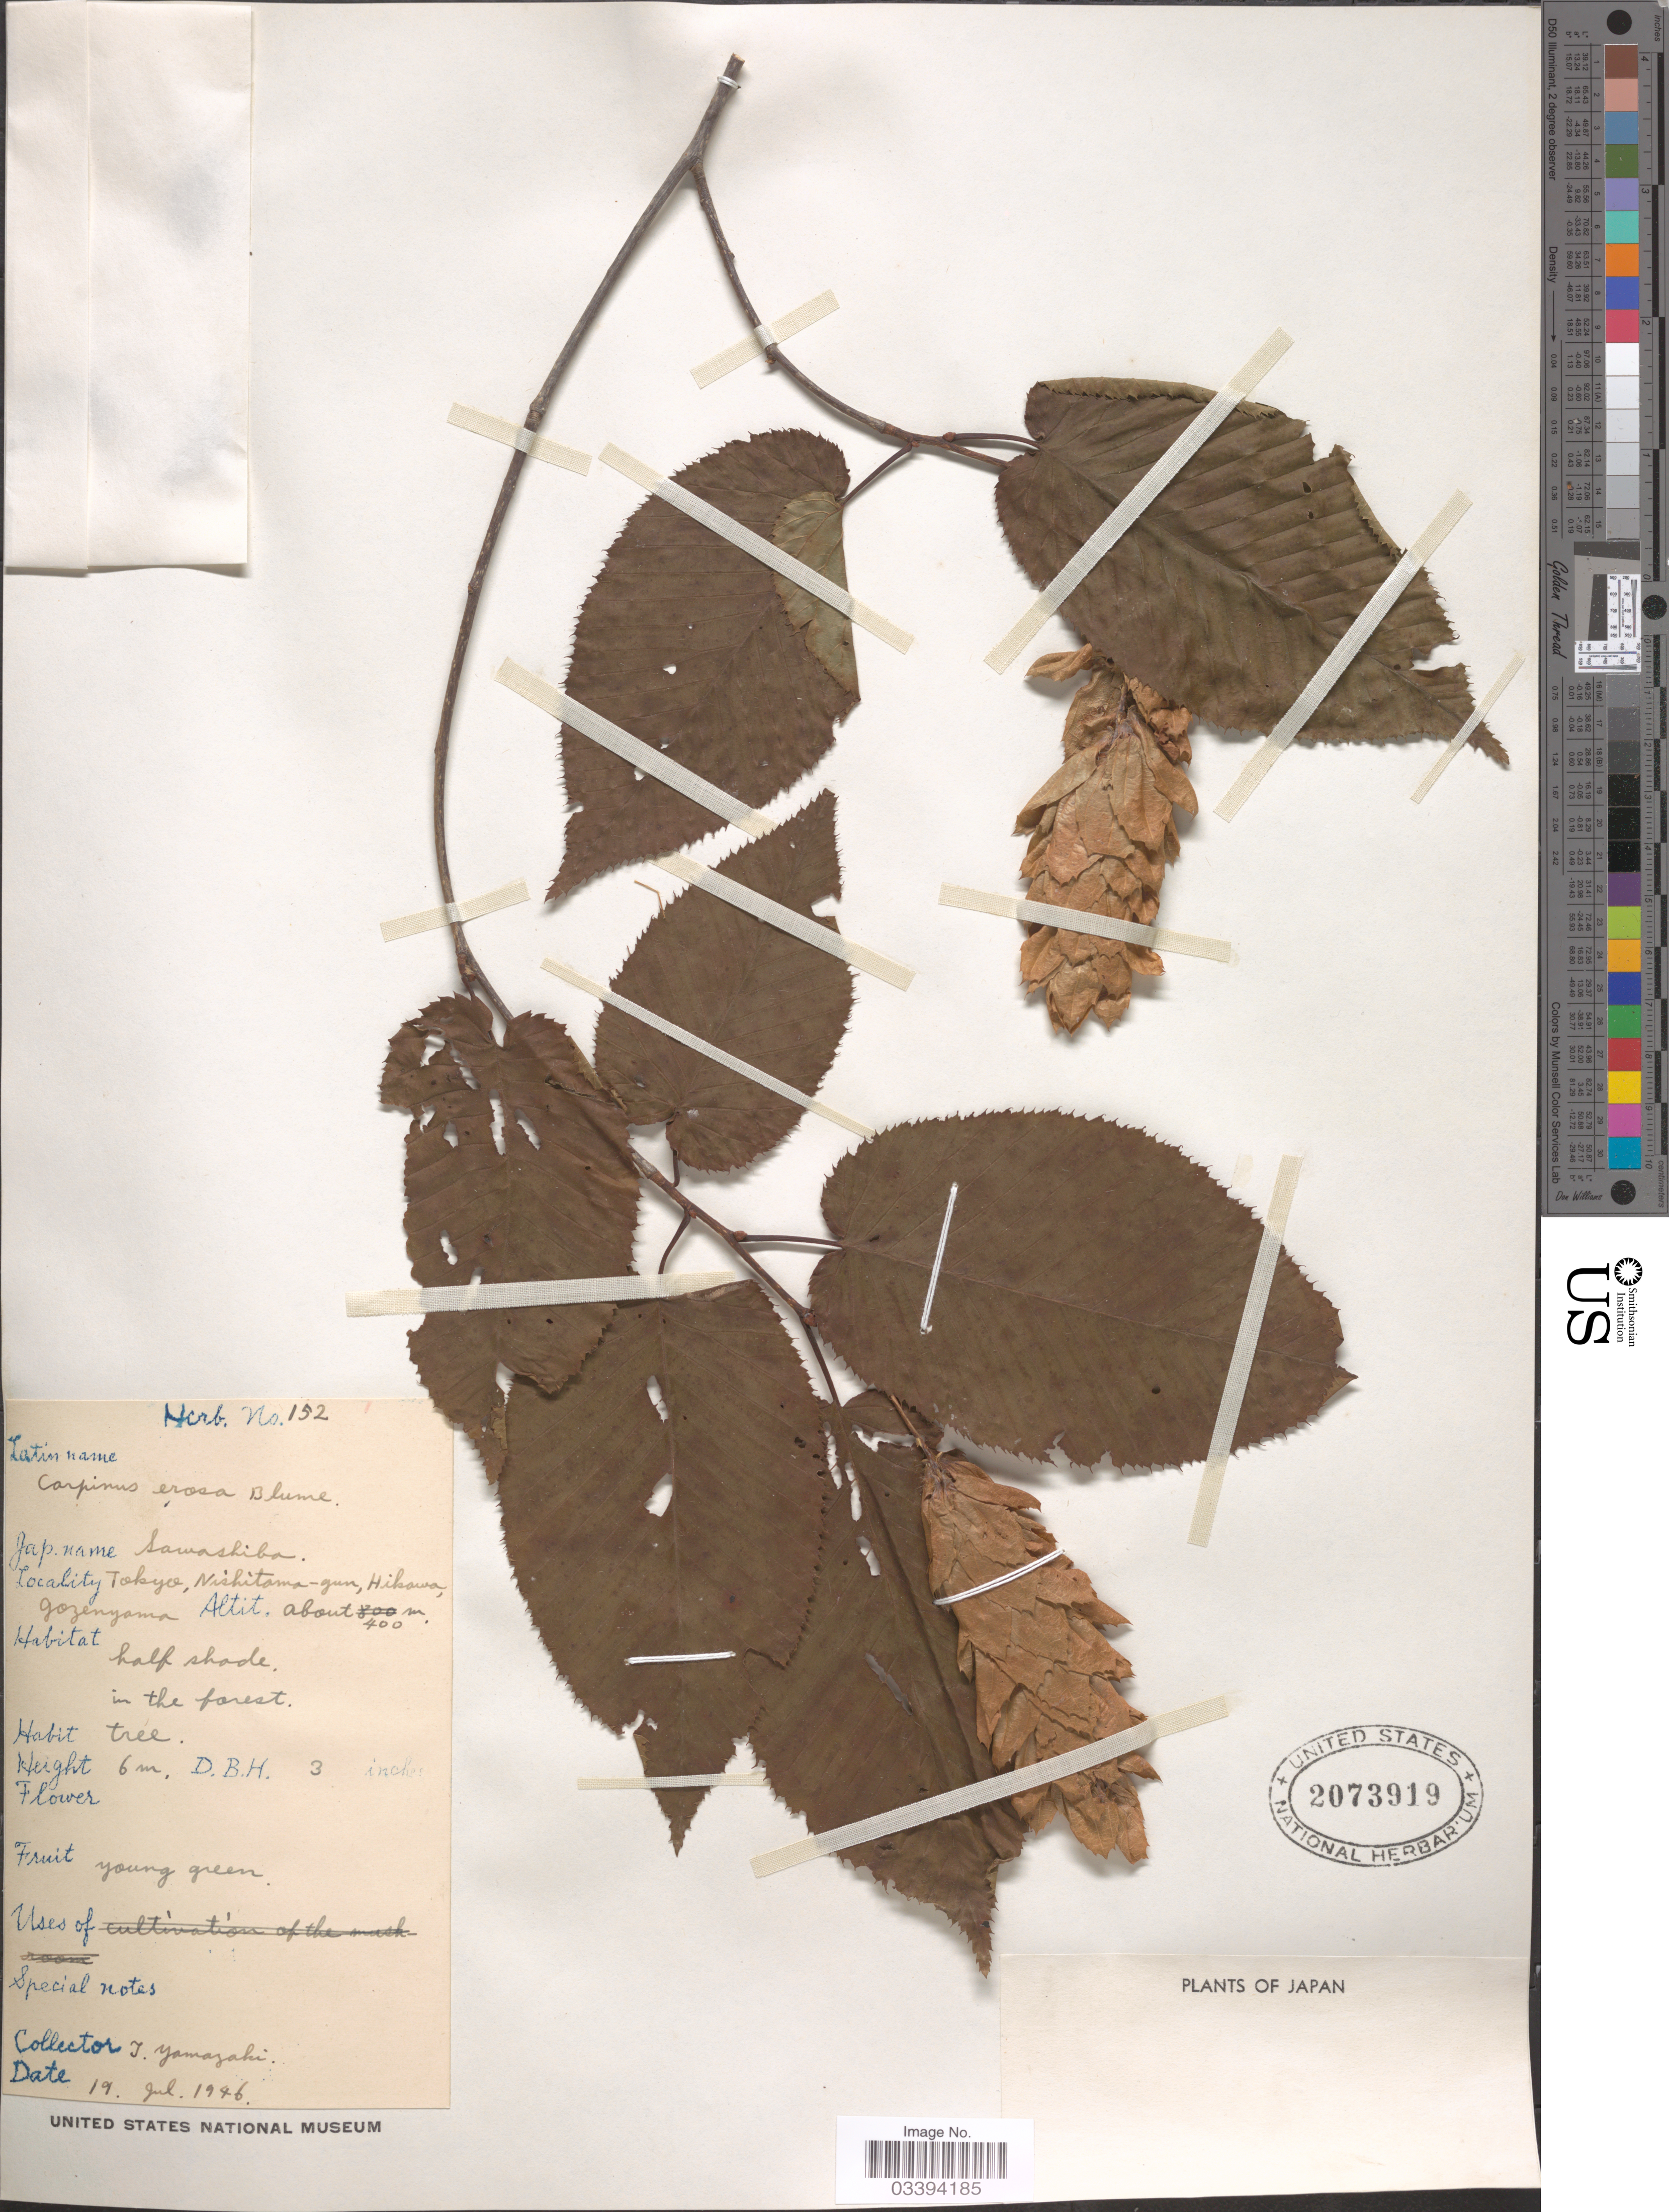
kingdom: Plantae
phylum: Tracheophyta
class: Magnoliopsida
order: Fagales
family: Betulaceae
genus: Carpinus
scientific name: Carpinus erosa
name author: Blume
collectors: T. Yamazaki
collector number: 152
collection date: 1946-07-19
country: Japan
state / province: Tokyo, Federal City of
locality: Nishitama-gun, Hikawa, gozenyama.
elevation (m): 400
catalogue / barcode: US 2073919